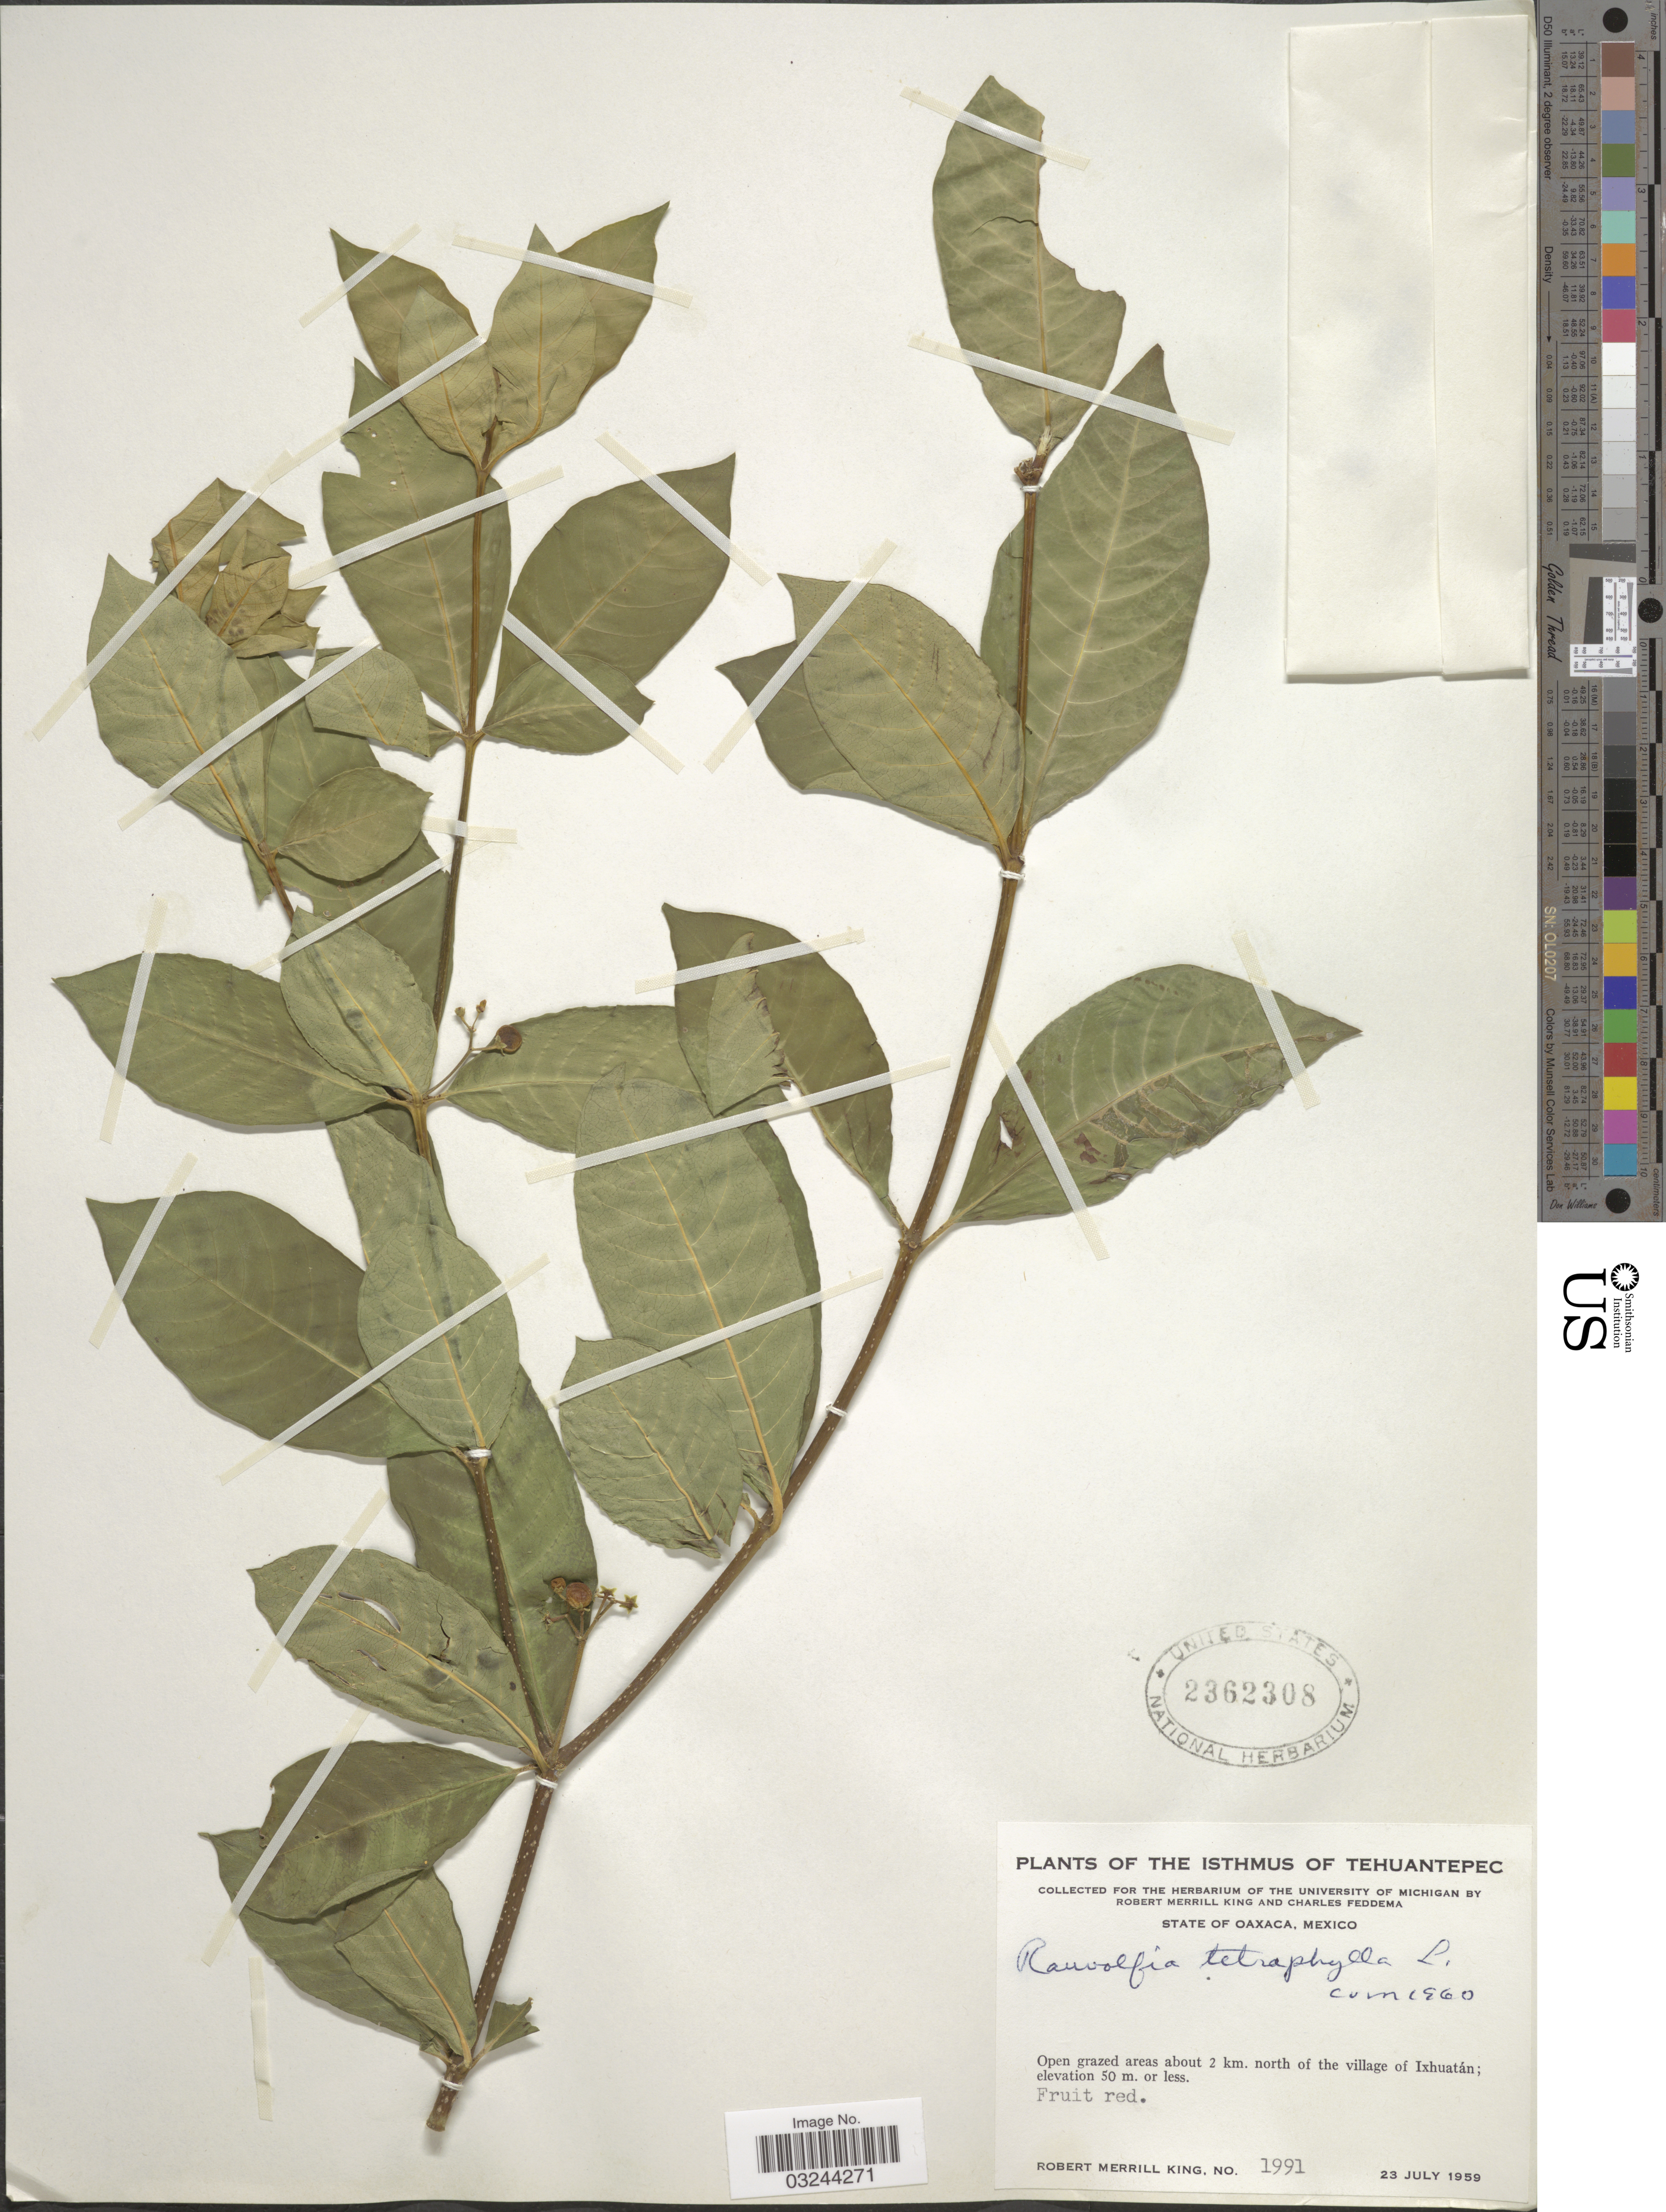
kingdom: Plantae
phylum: Tracheophyta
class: Magnoliopsida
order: Gentianales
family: Apocynaceae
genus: Rauvolfia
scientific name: Rauvolfia tetraphylla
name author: L.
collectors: R. M. King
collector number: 1991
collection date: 1959-07-23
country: Mexico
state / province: Oaxaca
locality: The Isthmus of Tehuantepec, Open grazed areas about 2 km. north of the village of Ixhuatán.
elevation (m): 50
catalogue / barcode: US 2362308